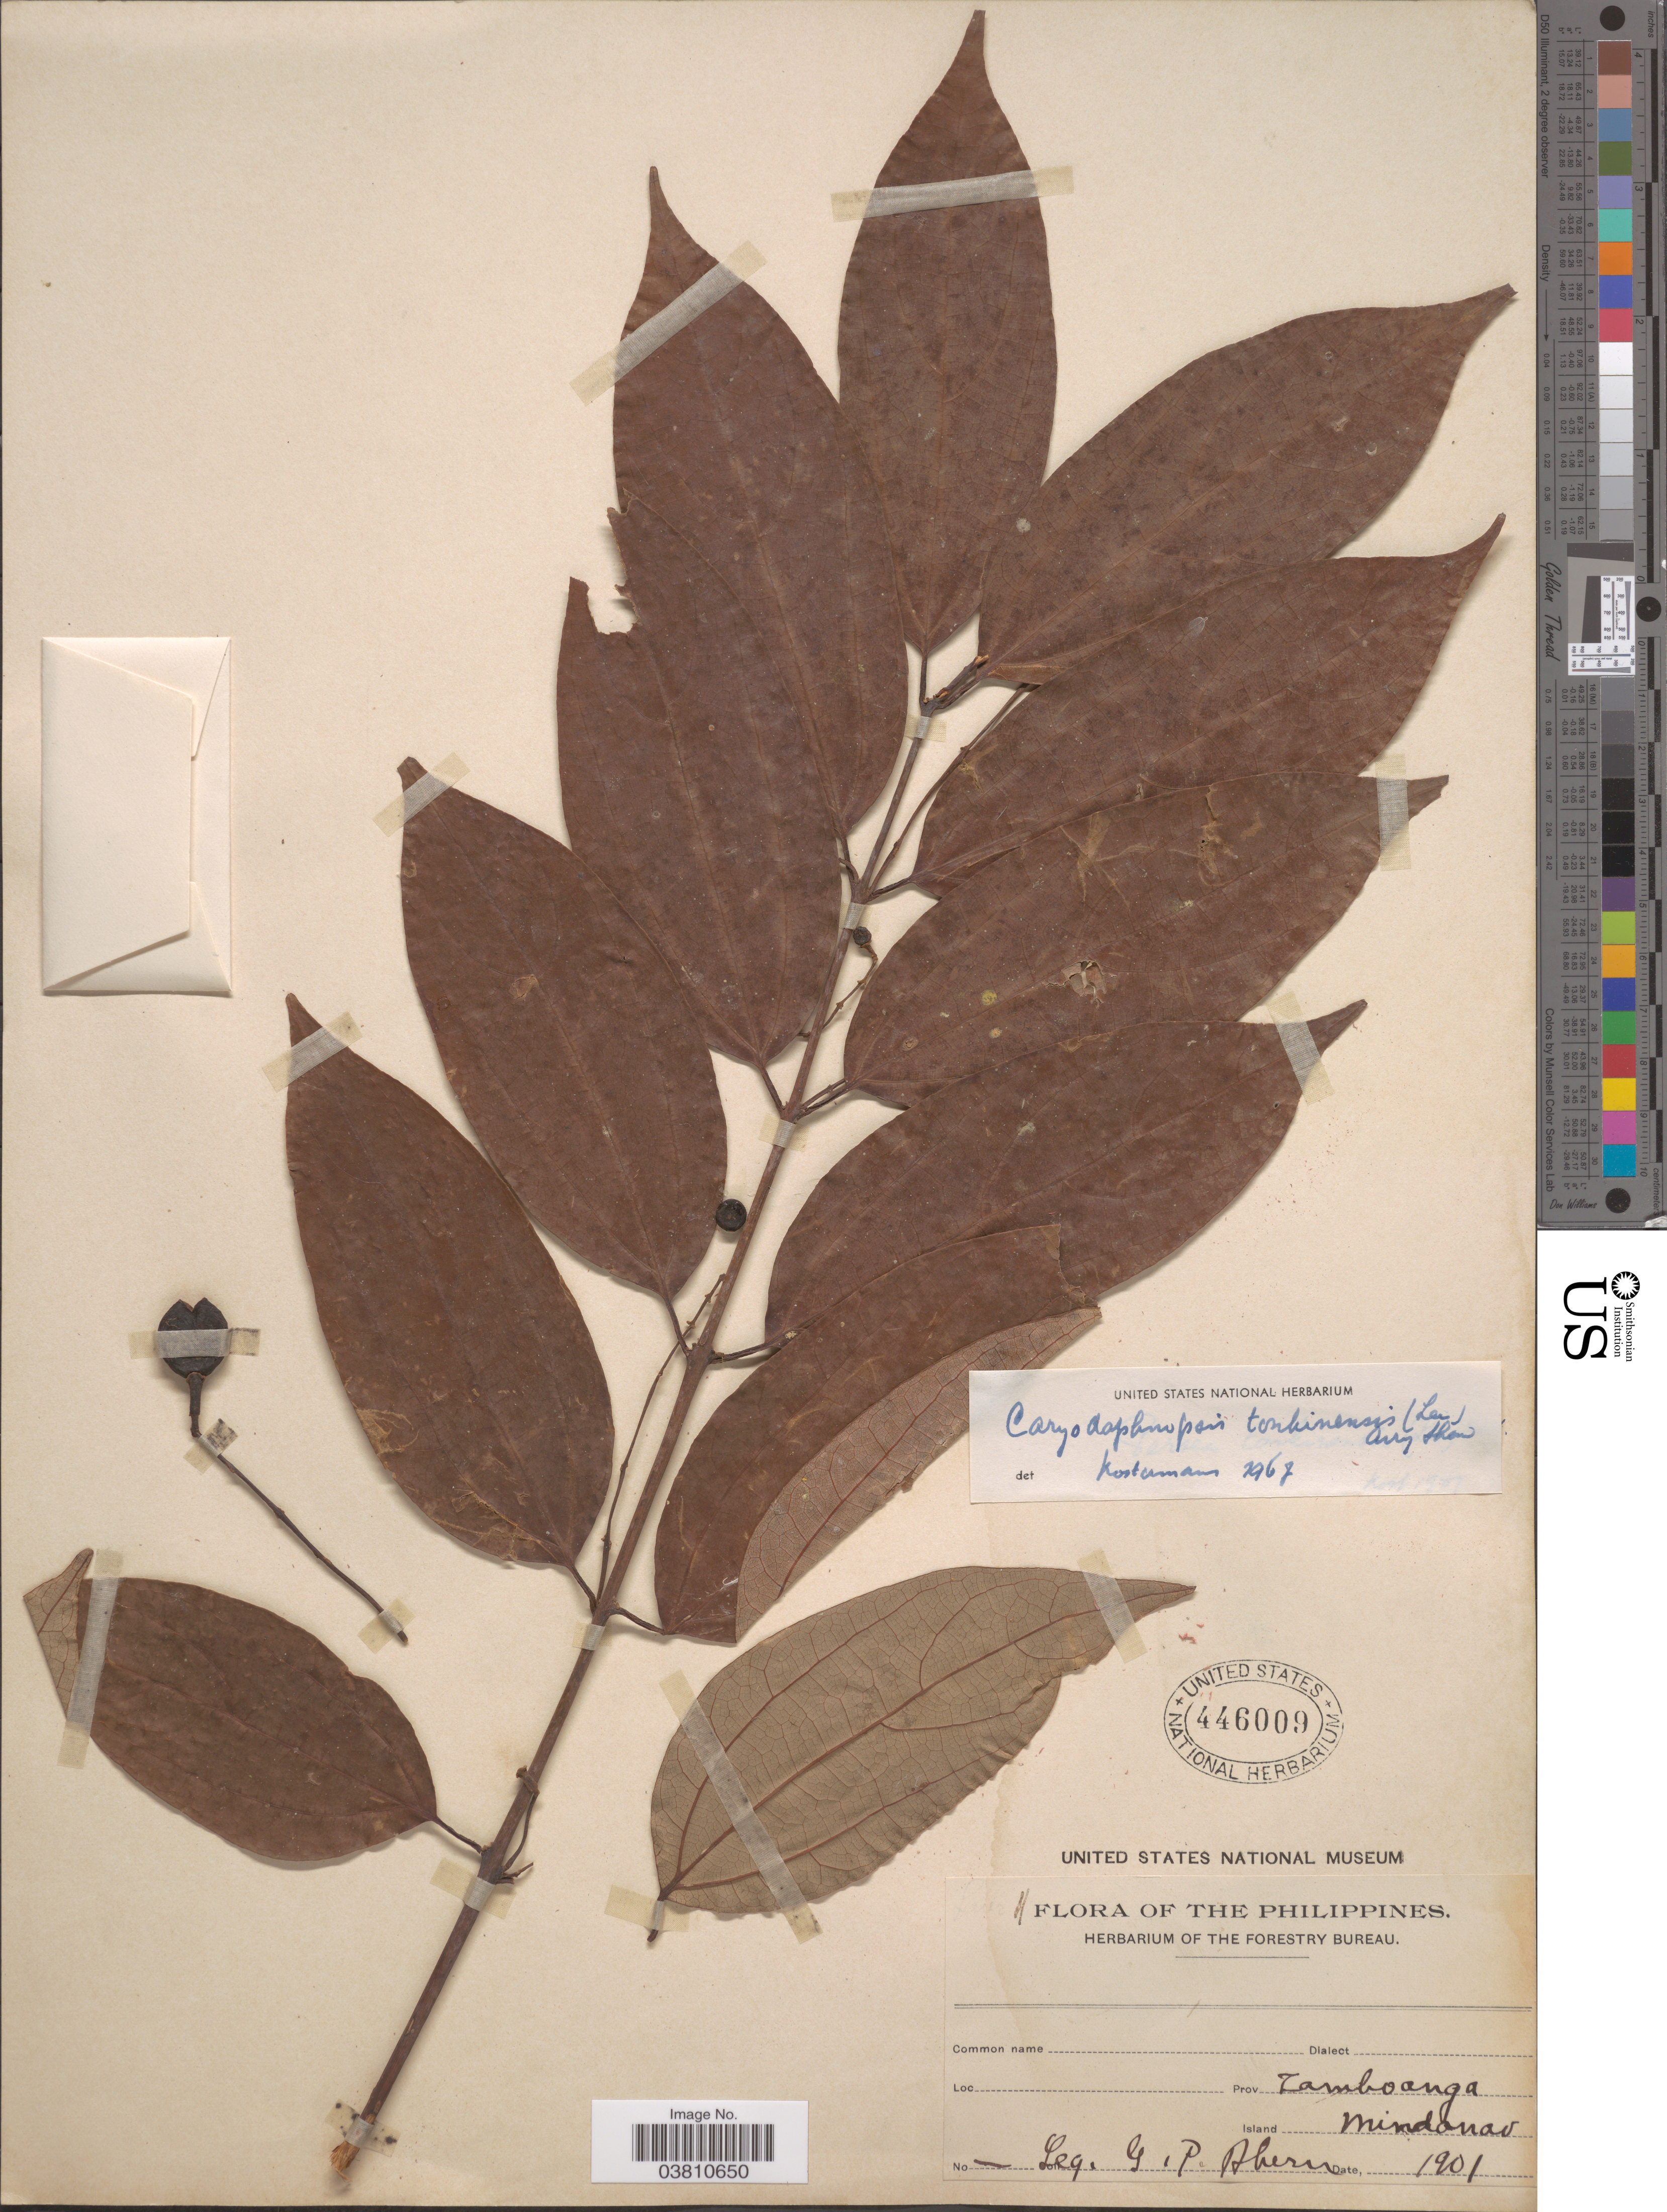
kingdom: Plantae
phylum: Tracheophyta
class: Magnoliopsida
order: Laurales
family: Lauraceae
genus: Caryodaphnopsis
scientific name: Caryodaphnopsis tonkinensis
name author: Airy Shaw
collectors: G. Ahern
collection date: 1901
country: Philippines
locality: Prov. Zamboanga. Island Mindanao.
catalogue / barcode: US 446009